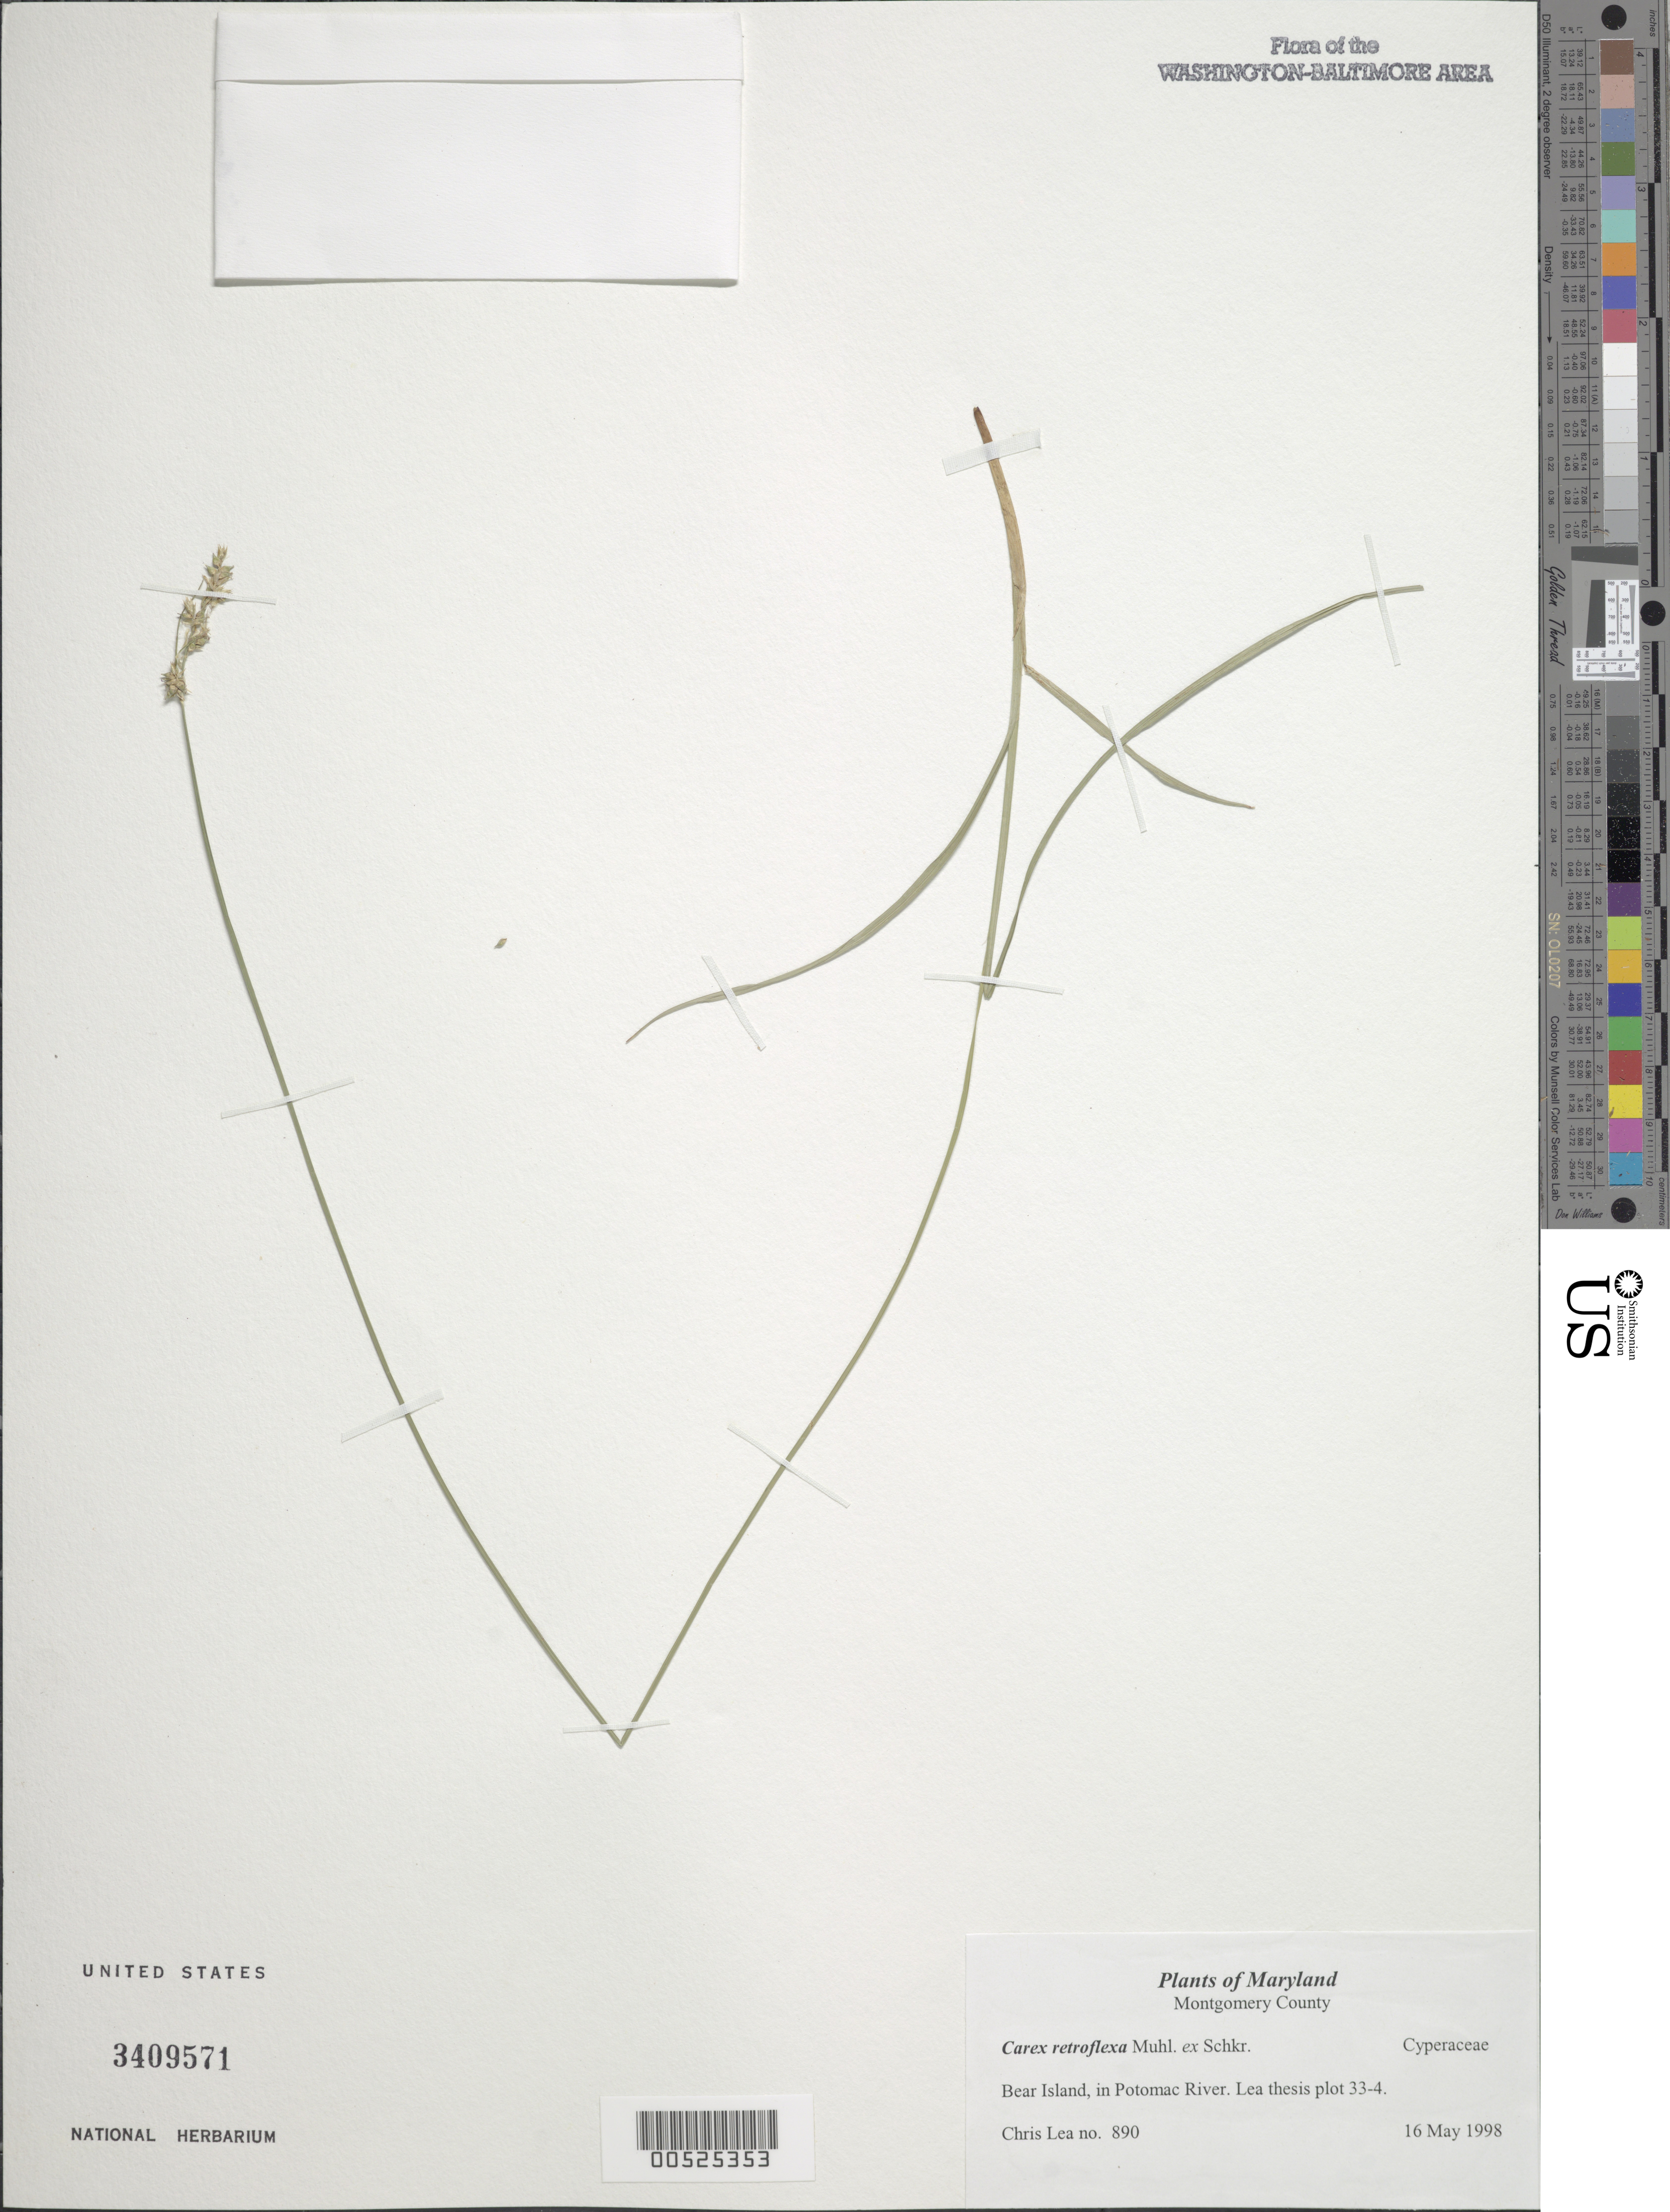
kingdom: Plantae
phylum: Tracheophyta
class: Liliopsida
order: Poales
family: Cyperaceae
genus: Carex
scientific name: Carex retroflexa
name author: Muhl. ex Willd.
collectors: C. Lea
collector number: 890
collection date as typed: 16 May 1998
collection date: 1998-05-16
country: United States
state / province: Maryland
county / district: Montgomery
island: Bear Island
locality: Bear Island, in Potomac River. Lea thesis plot 33-4.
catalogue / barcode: US 3409571